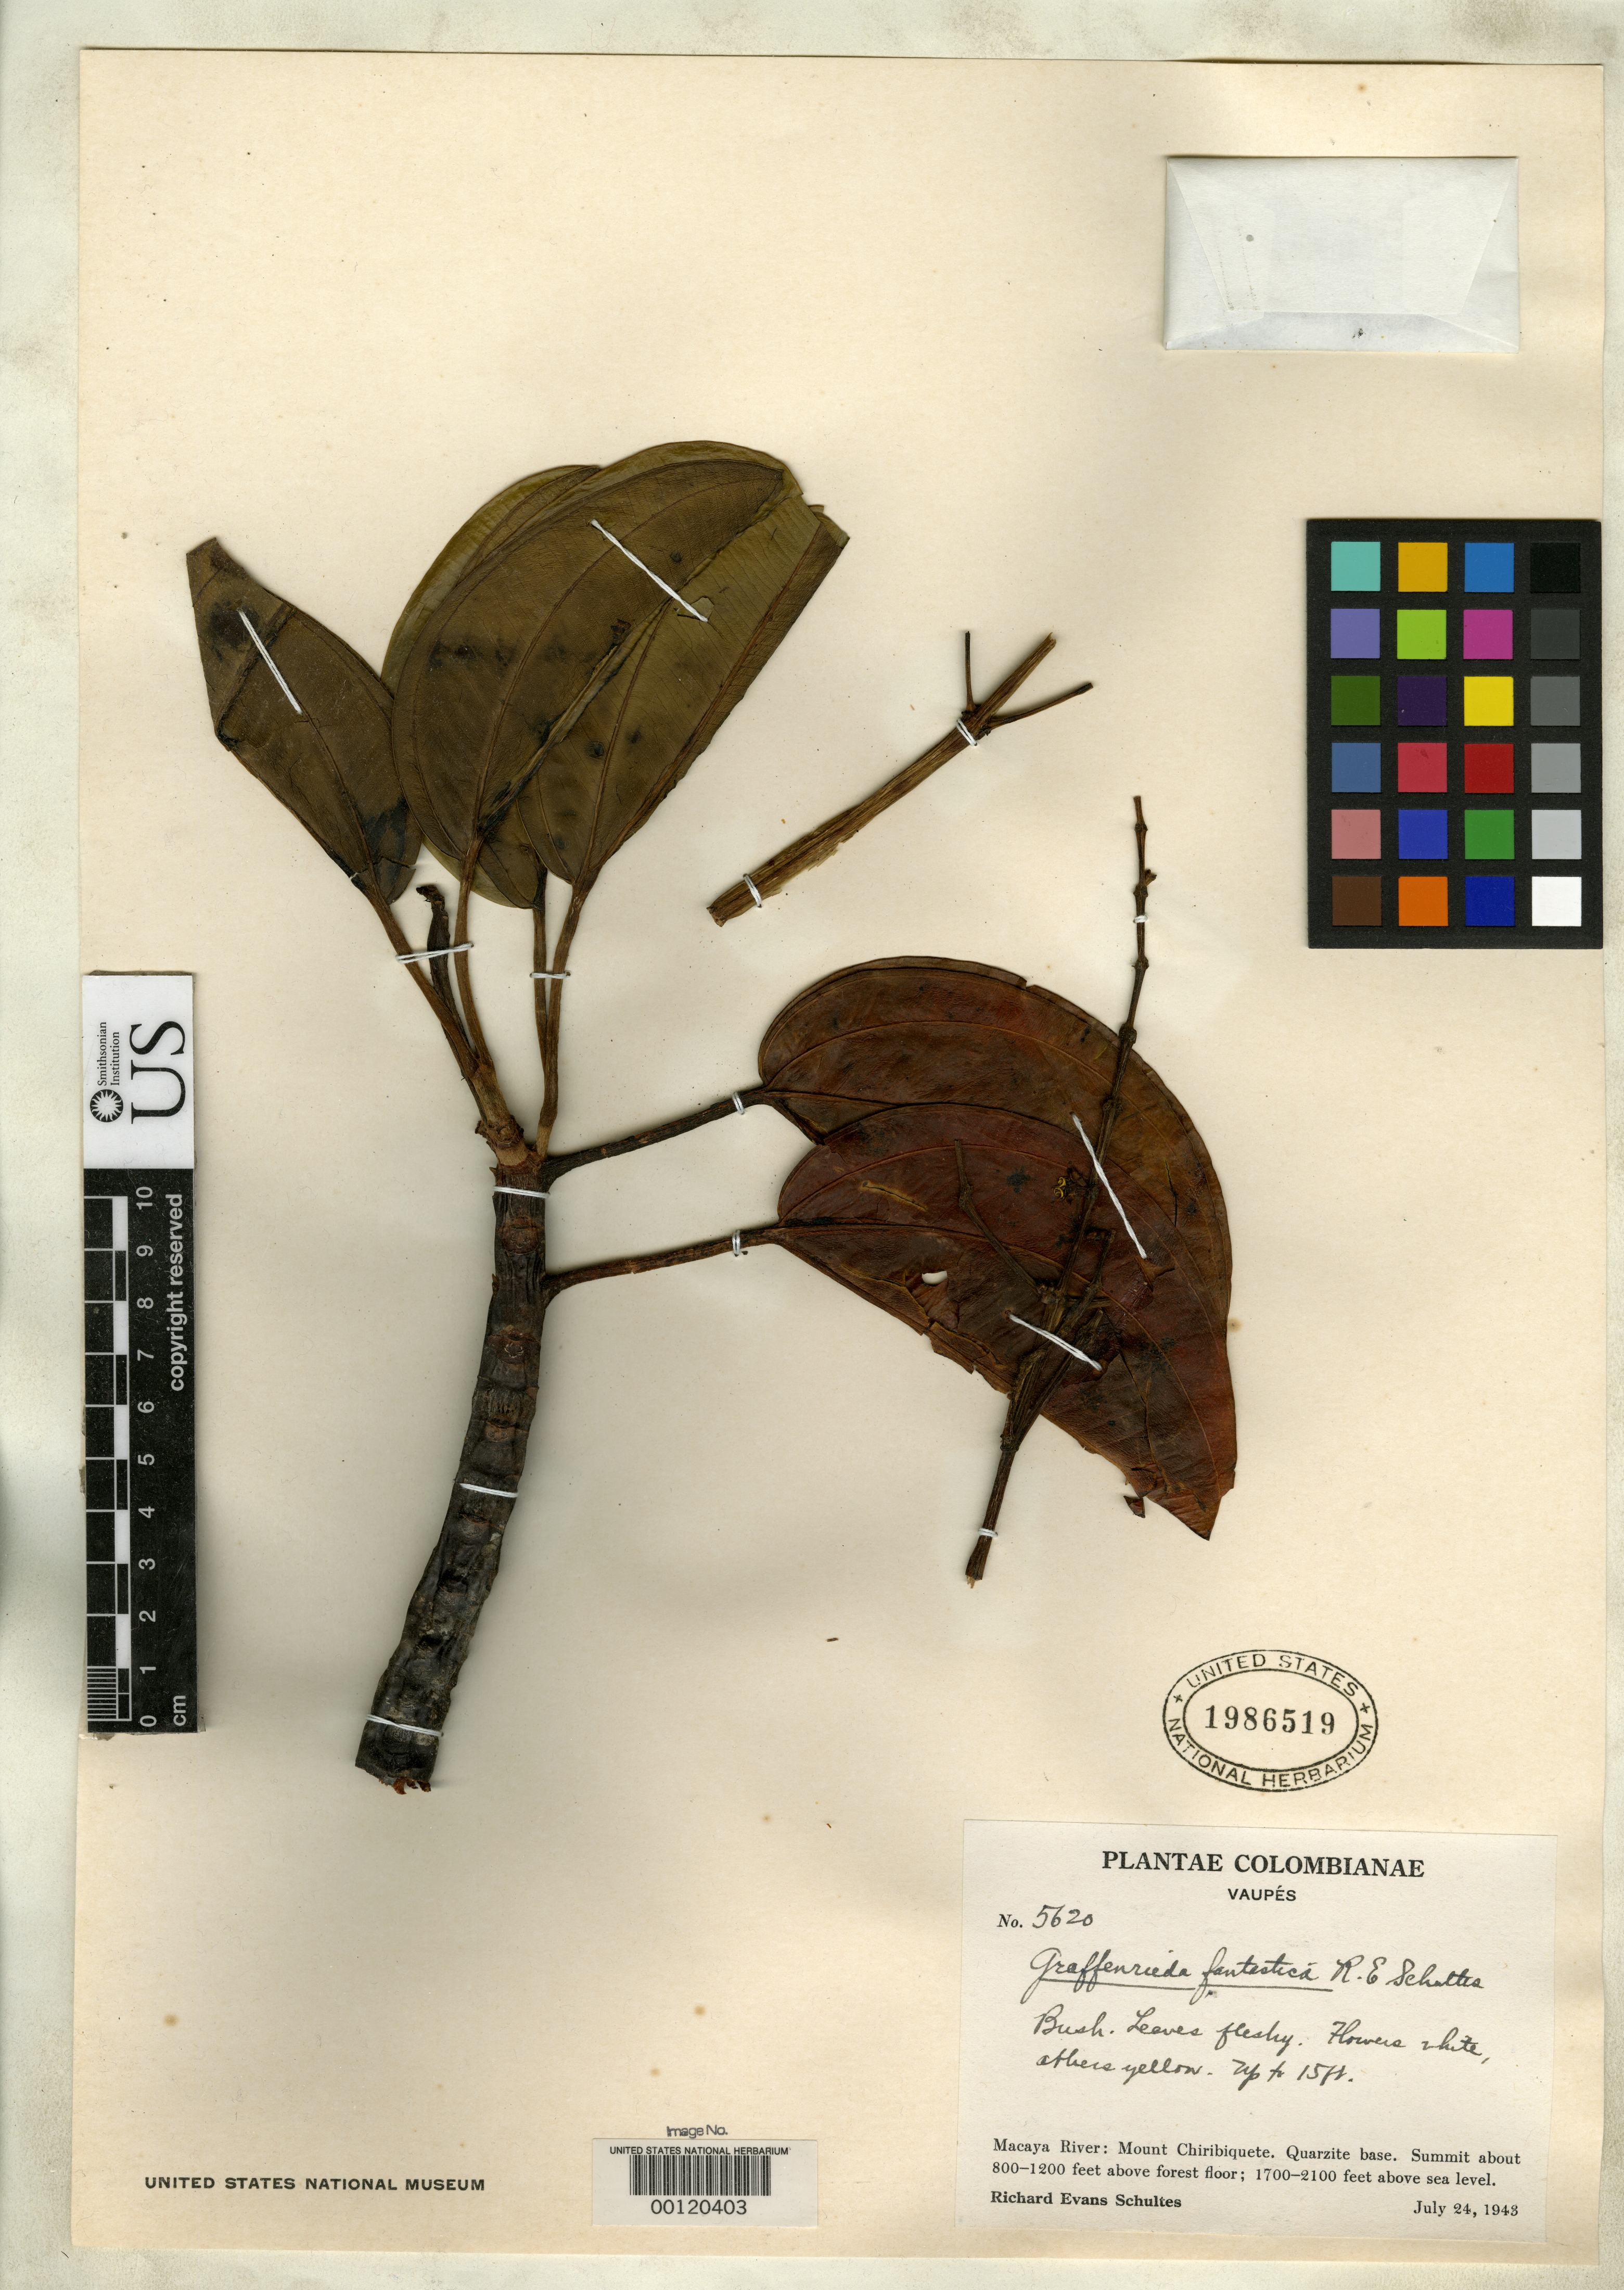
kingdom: Plantae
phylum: Tracheophyta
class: Magnoliopsida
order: Myrtales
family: Melastomataceae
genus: Graffenrieda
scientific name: Graffenrieda fantastica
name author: R.E. Schult. & L.B. Sm.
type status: Isotype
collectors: R. E. Schultes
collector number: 5620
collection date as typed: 24 Jul 1943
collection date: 1943-07-24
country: Colombia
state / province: Vaupés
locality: Macaya River, Mt. Chiribiquete.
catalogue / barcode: US 1986519